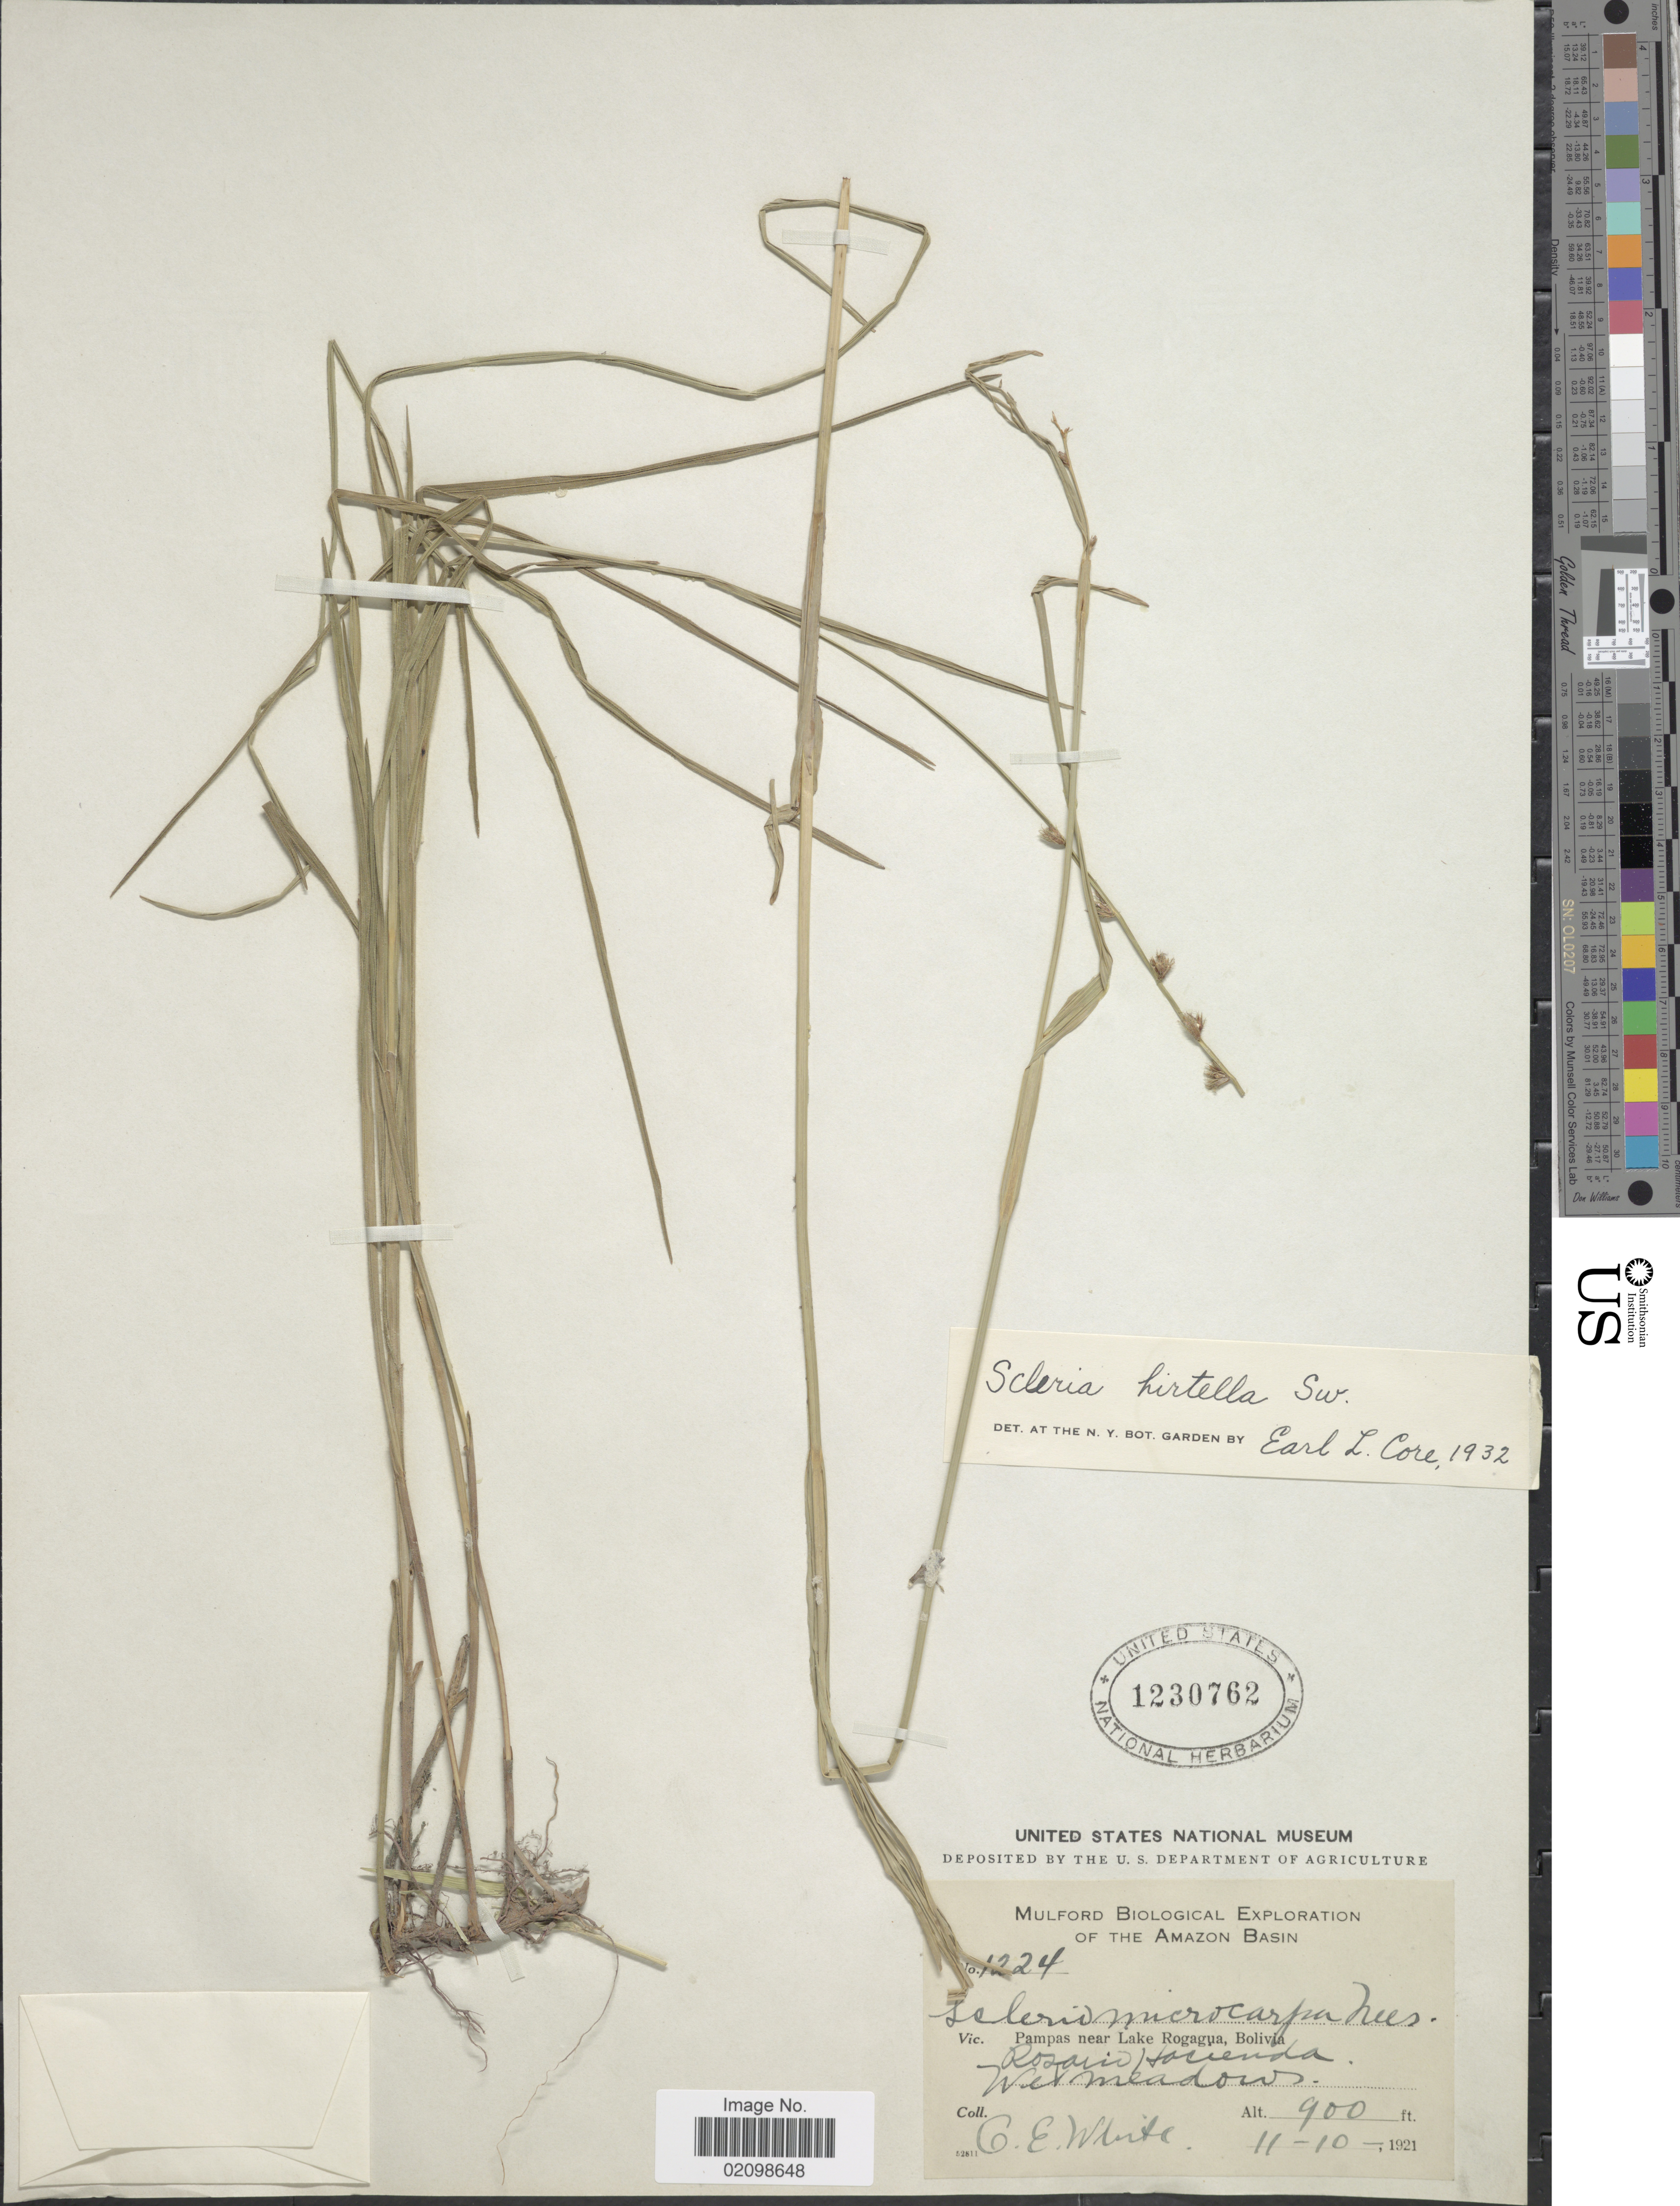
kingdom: Plantae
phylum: Tracheophyta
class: Liliopsida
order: Poales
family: Cyperaceae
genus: Scleria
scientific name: Scleria distans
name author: Poir.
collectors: O. E. White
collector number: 1224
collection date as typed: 11-10-1921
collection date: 1921-11-10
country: Bolivia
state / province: Beni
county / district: José Ballivián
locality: Pampas near Lake Rogagua. Rosario Hacienda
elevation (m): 274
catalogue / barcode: US 1230762